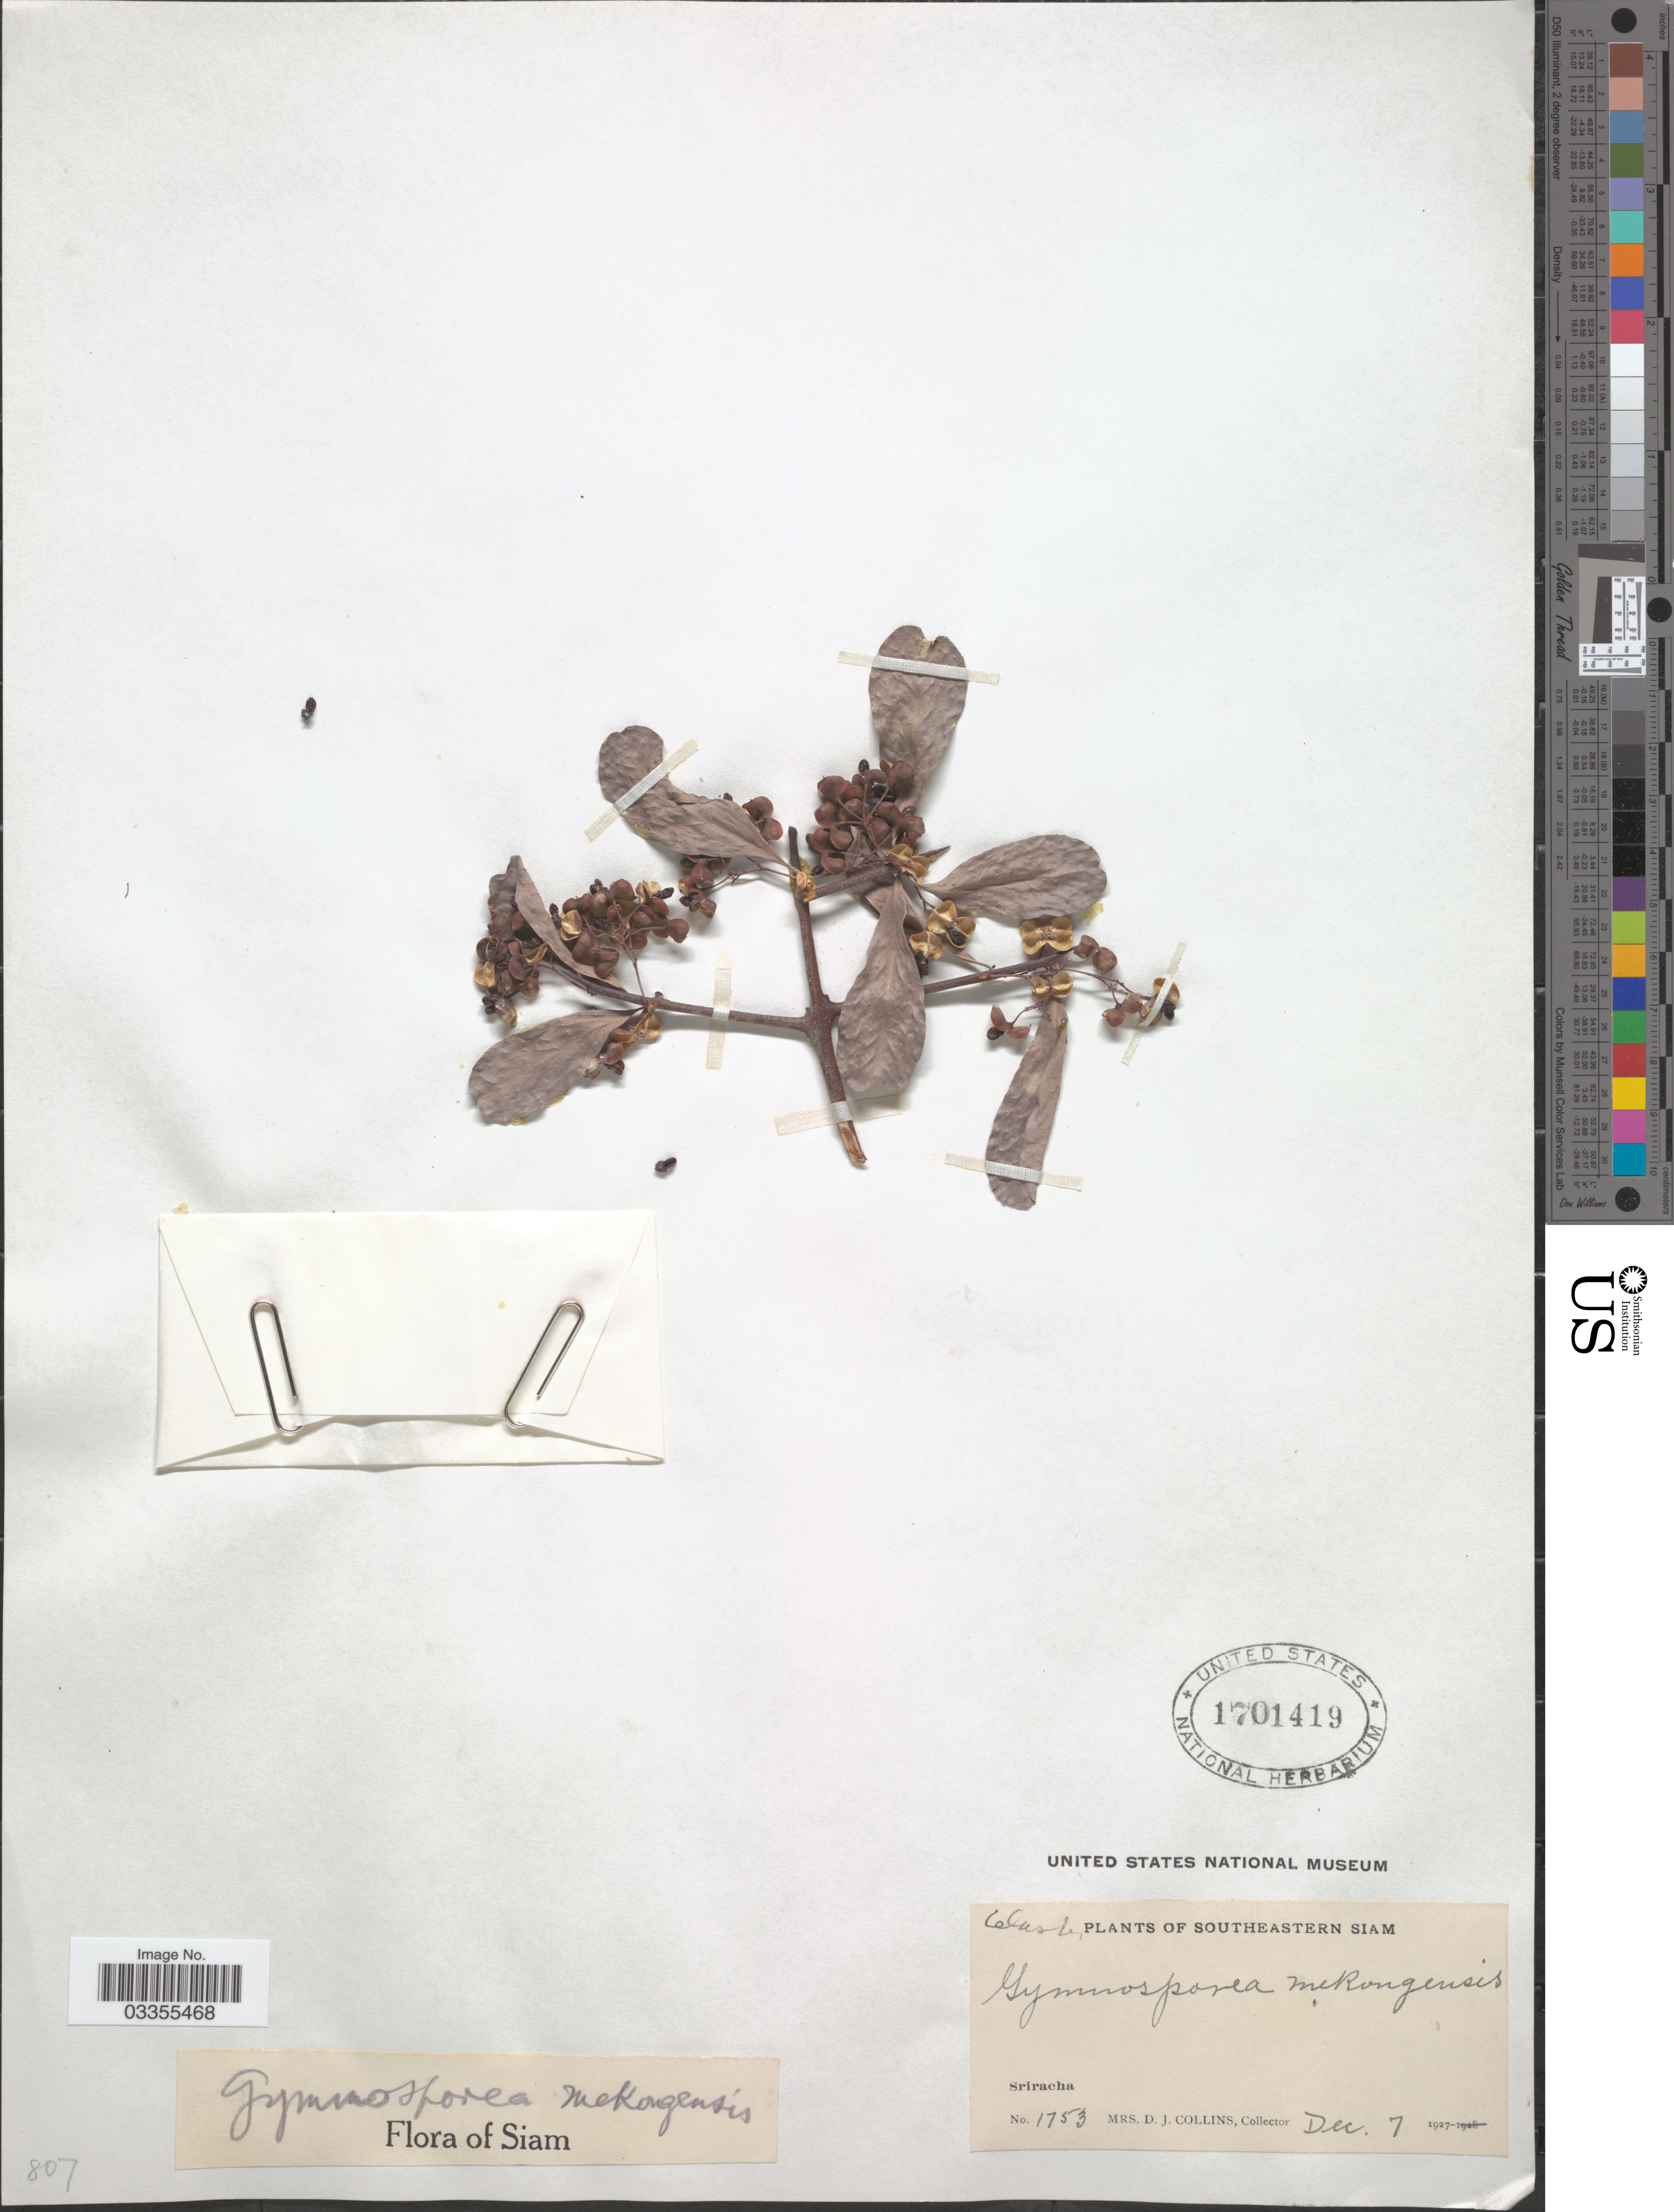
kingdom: Plantae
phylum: Tracheophyta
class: Magnoliopsida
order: Celastrales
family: Celastraceae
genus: Gymnosporia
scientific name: Gymnosporia mekongensis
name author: Pierre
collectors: J. Collins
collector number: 1753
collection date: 1927-12-07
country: Thailand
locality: Southeastern Siam. Sriracha.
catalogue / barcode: US 1701419